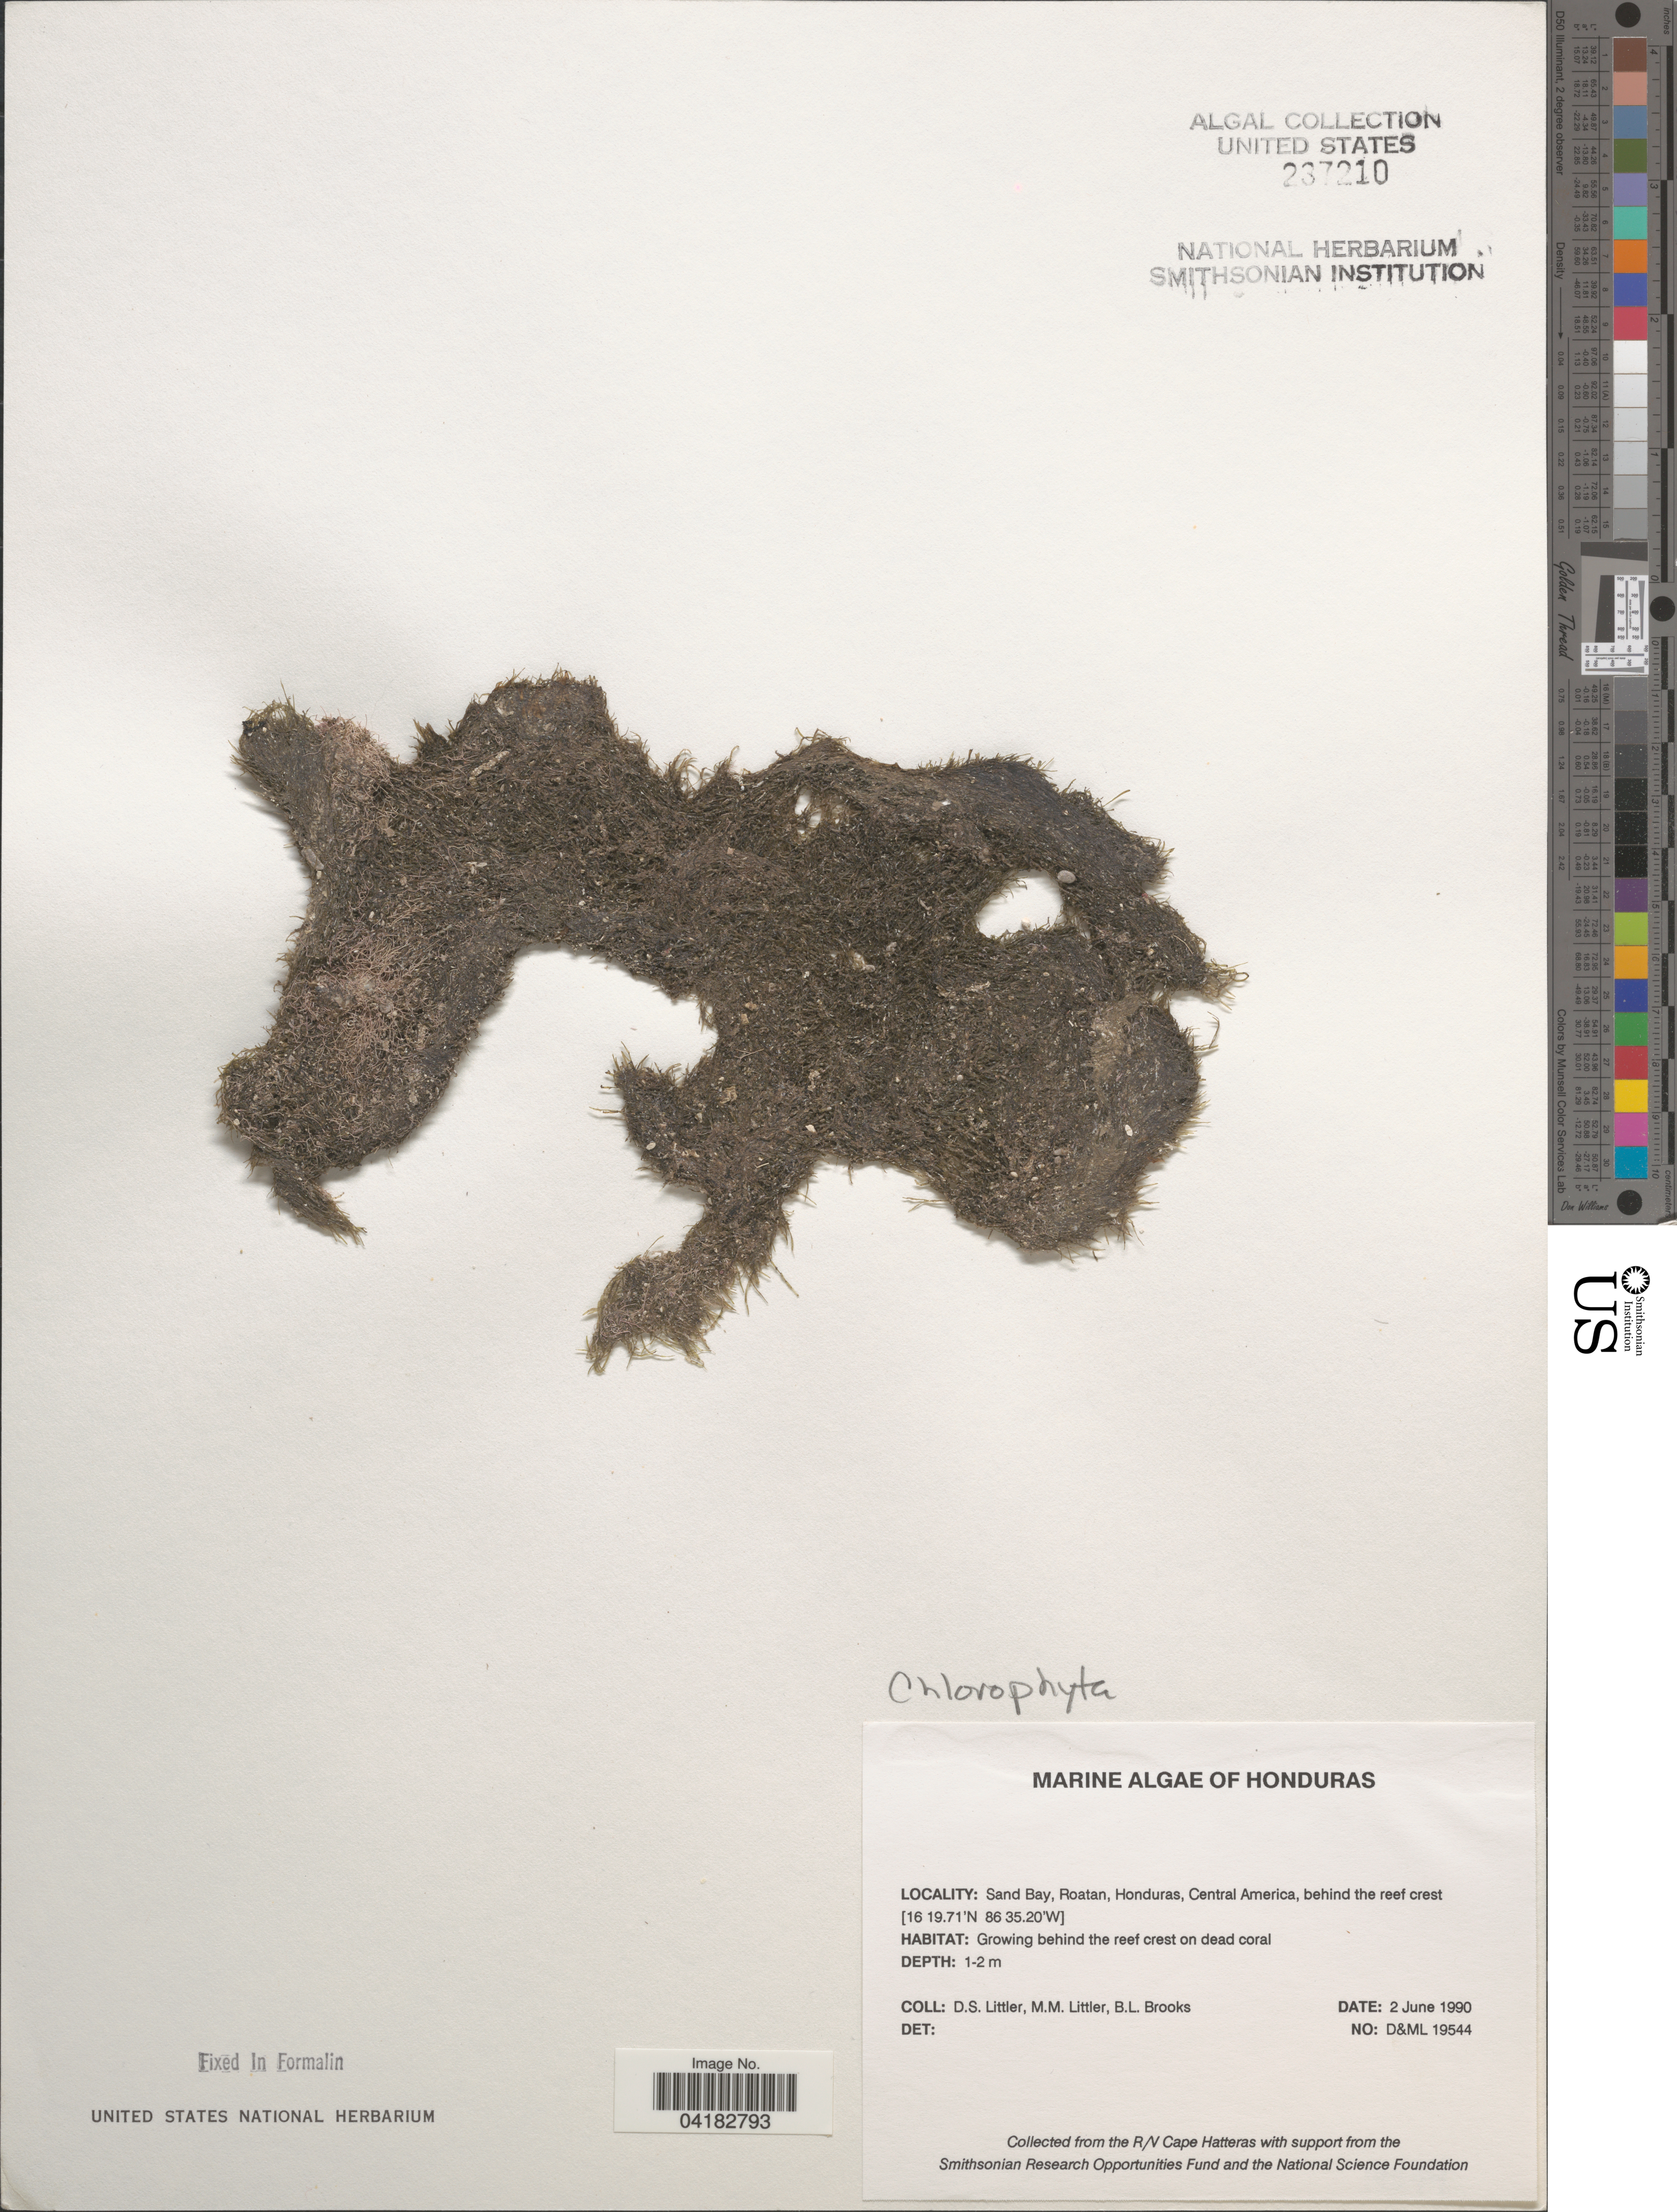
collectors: D. S. Littler & B. Brooks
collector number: D&ML19544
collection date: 1990-06-02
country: Honduras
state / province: Islas de la Bahía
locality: Sand Bay, Roatan, behind the reef crest.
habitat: Growing behind the reef crest on dead coral.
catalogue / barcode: US 237210